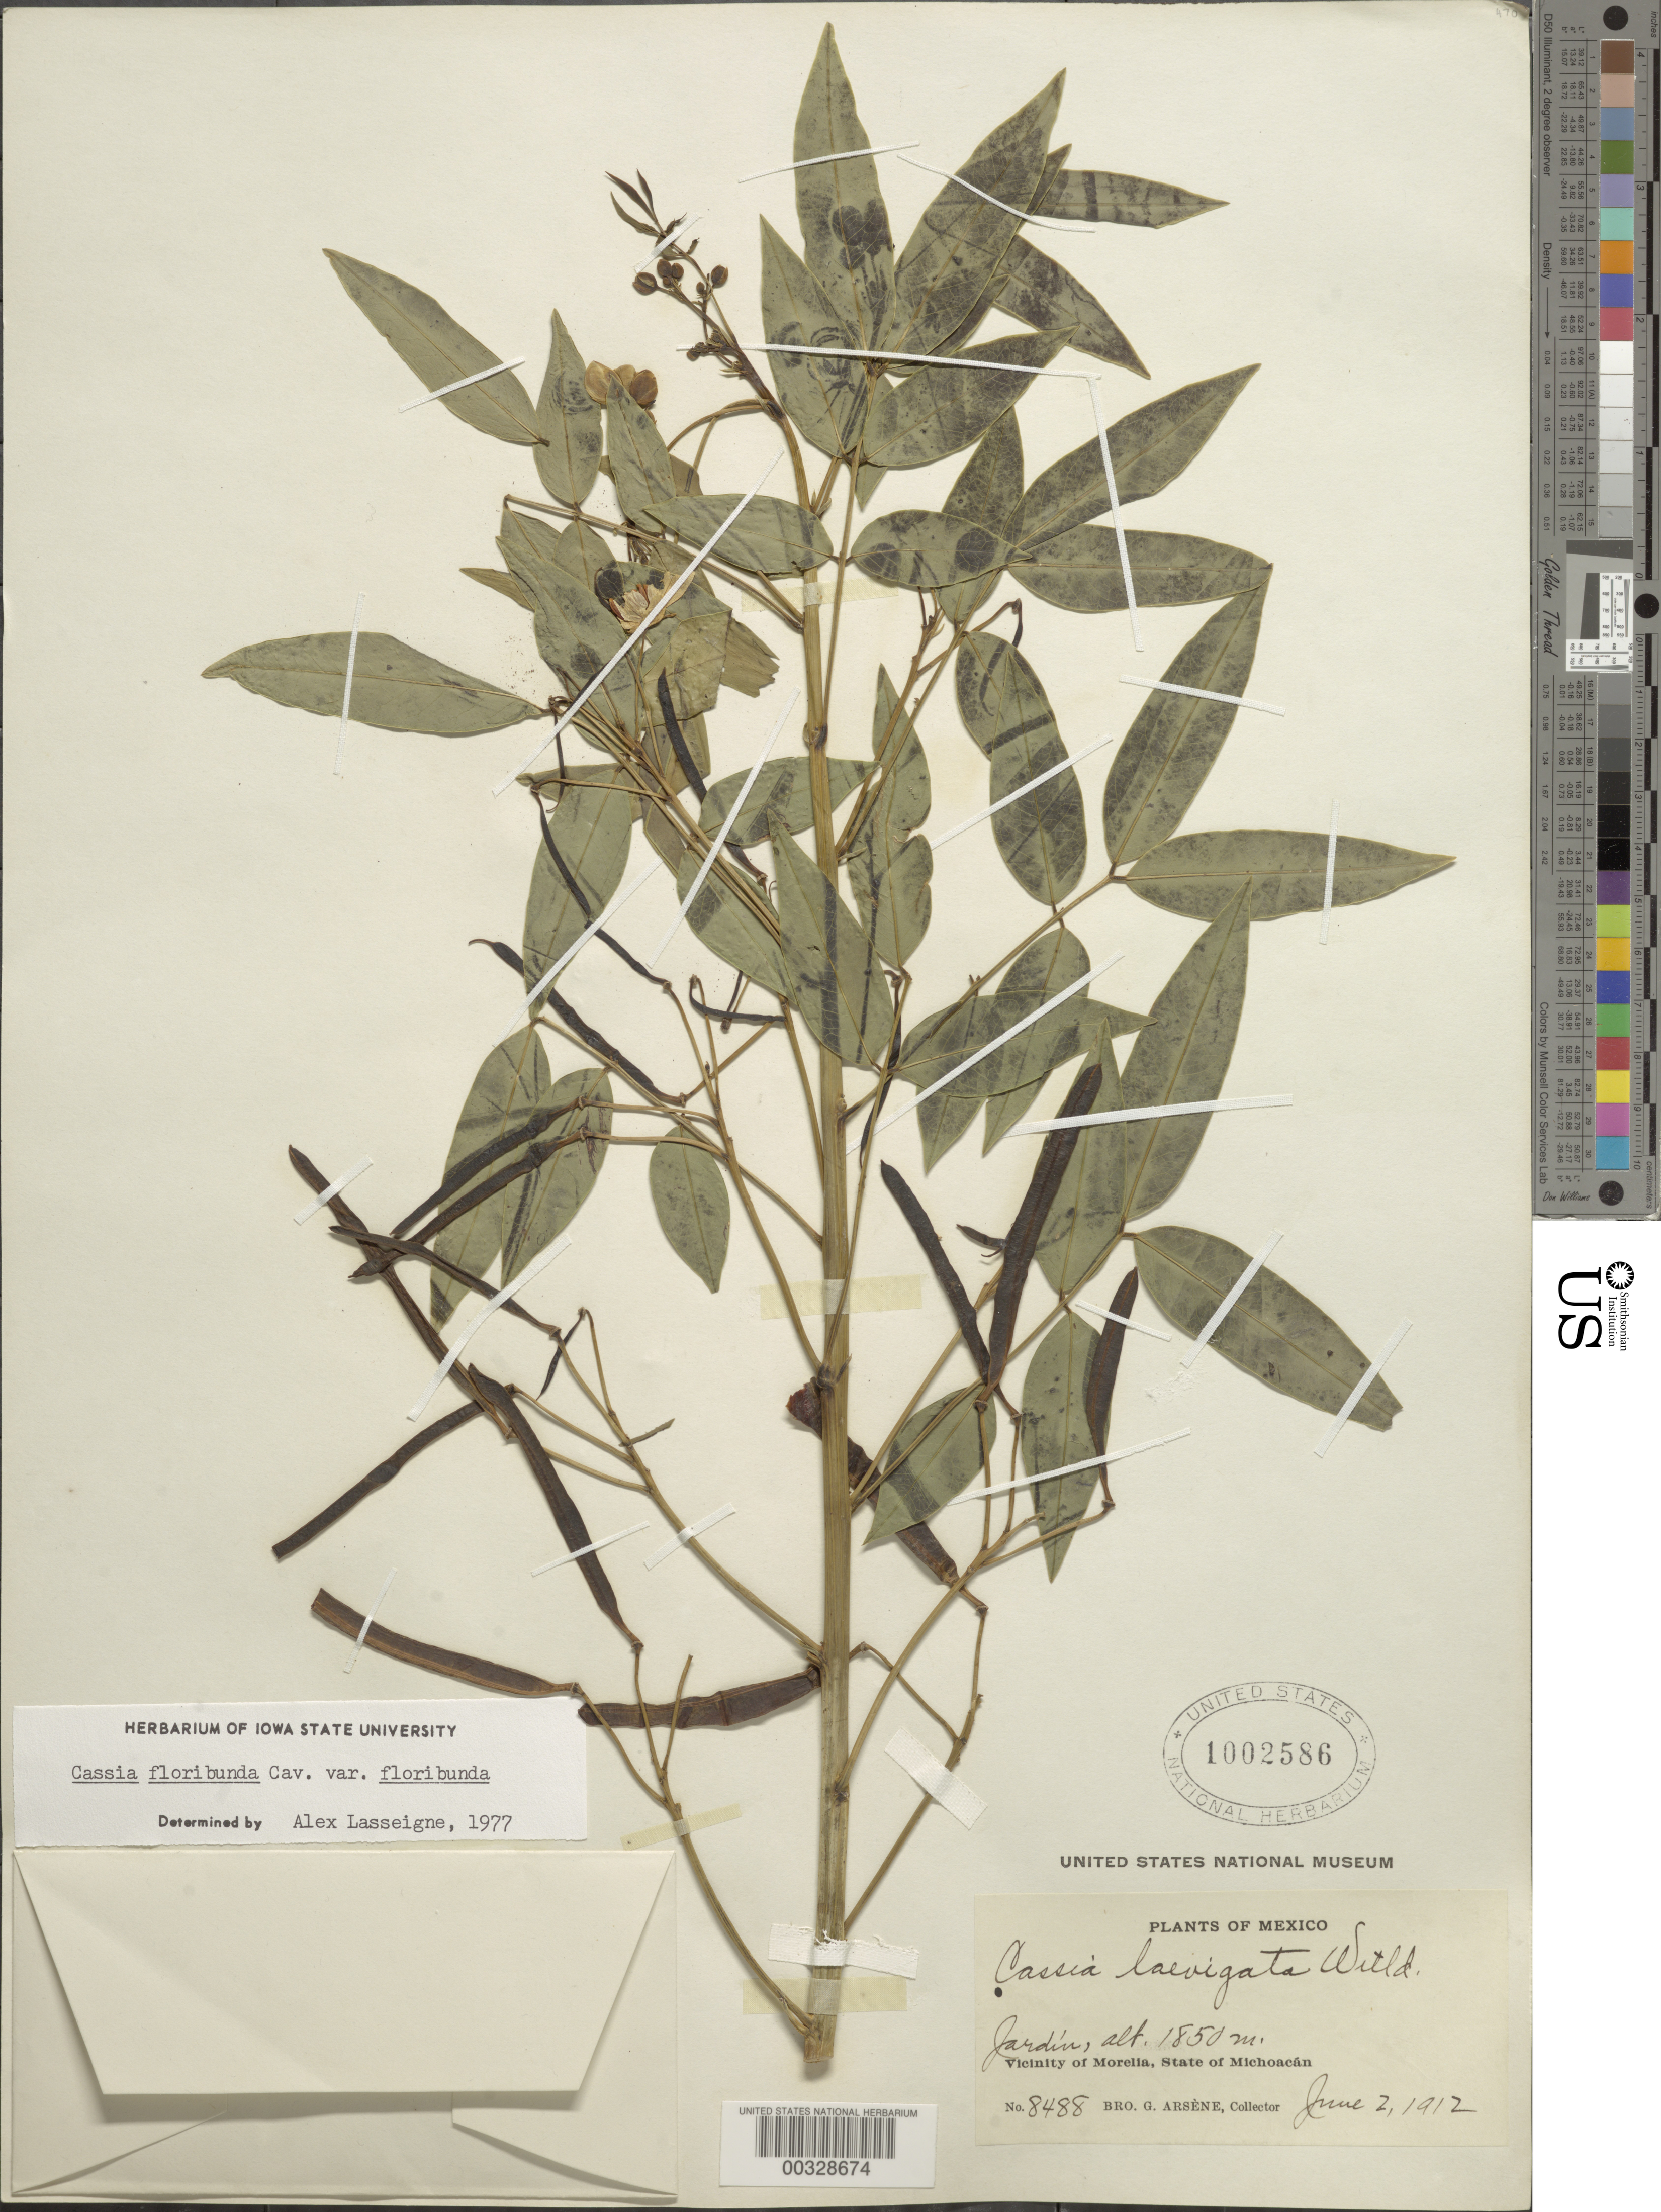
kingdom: Plantae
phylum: Tracheophyta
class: Magnoliopsida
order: Fabales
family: Fabaceae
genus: Senna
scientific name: Senna x floribunda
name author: (Cav.) H.S. Irwin & Barneby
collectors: Bro. G. Arsène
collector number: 8488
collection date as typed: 02 Jun 1912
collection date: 1912-06-02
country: Mexico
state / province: Michoacán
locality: Jardin, vicinity of Morelia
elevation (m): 1850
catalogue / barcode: US 1002586